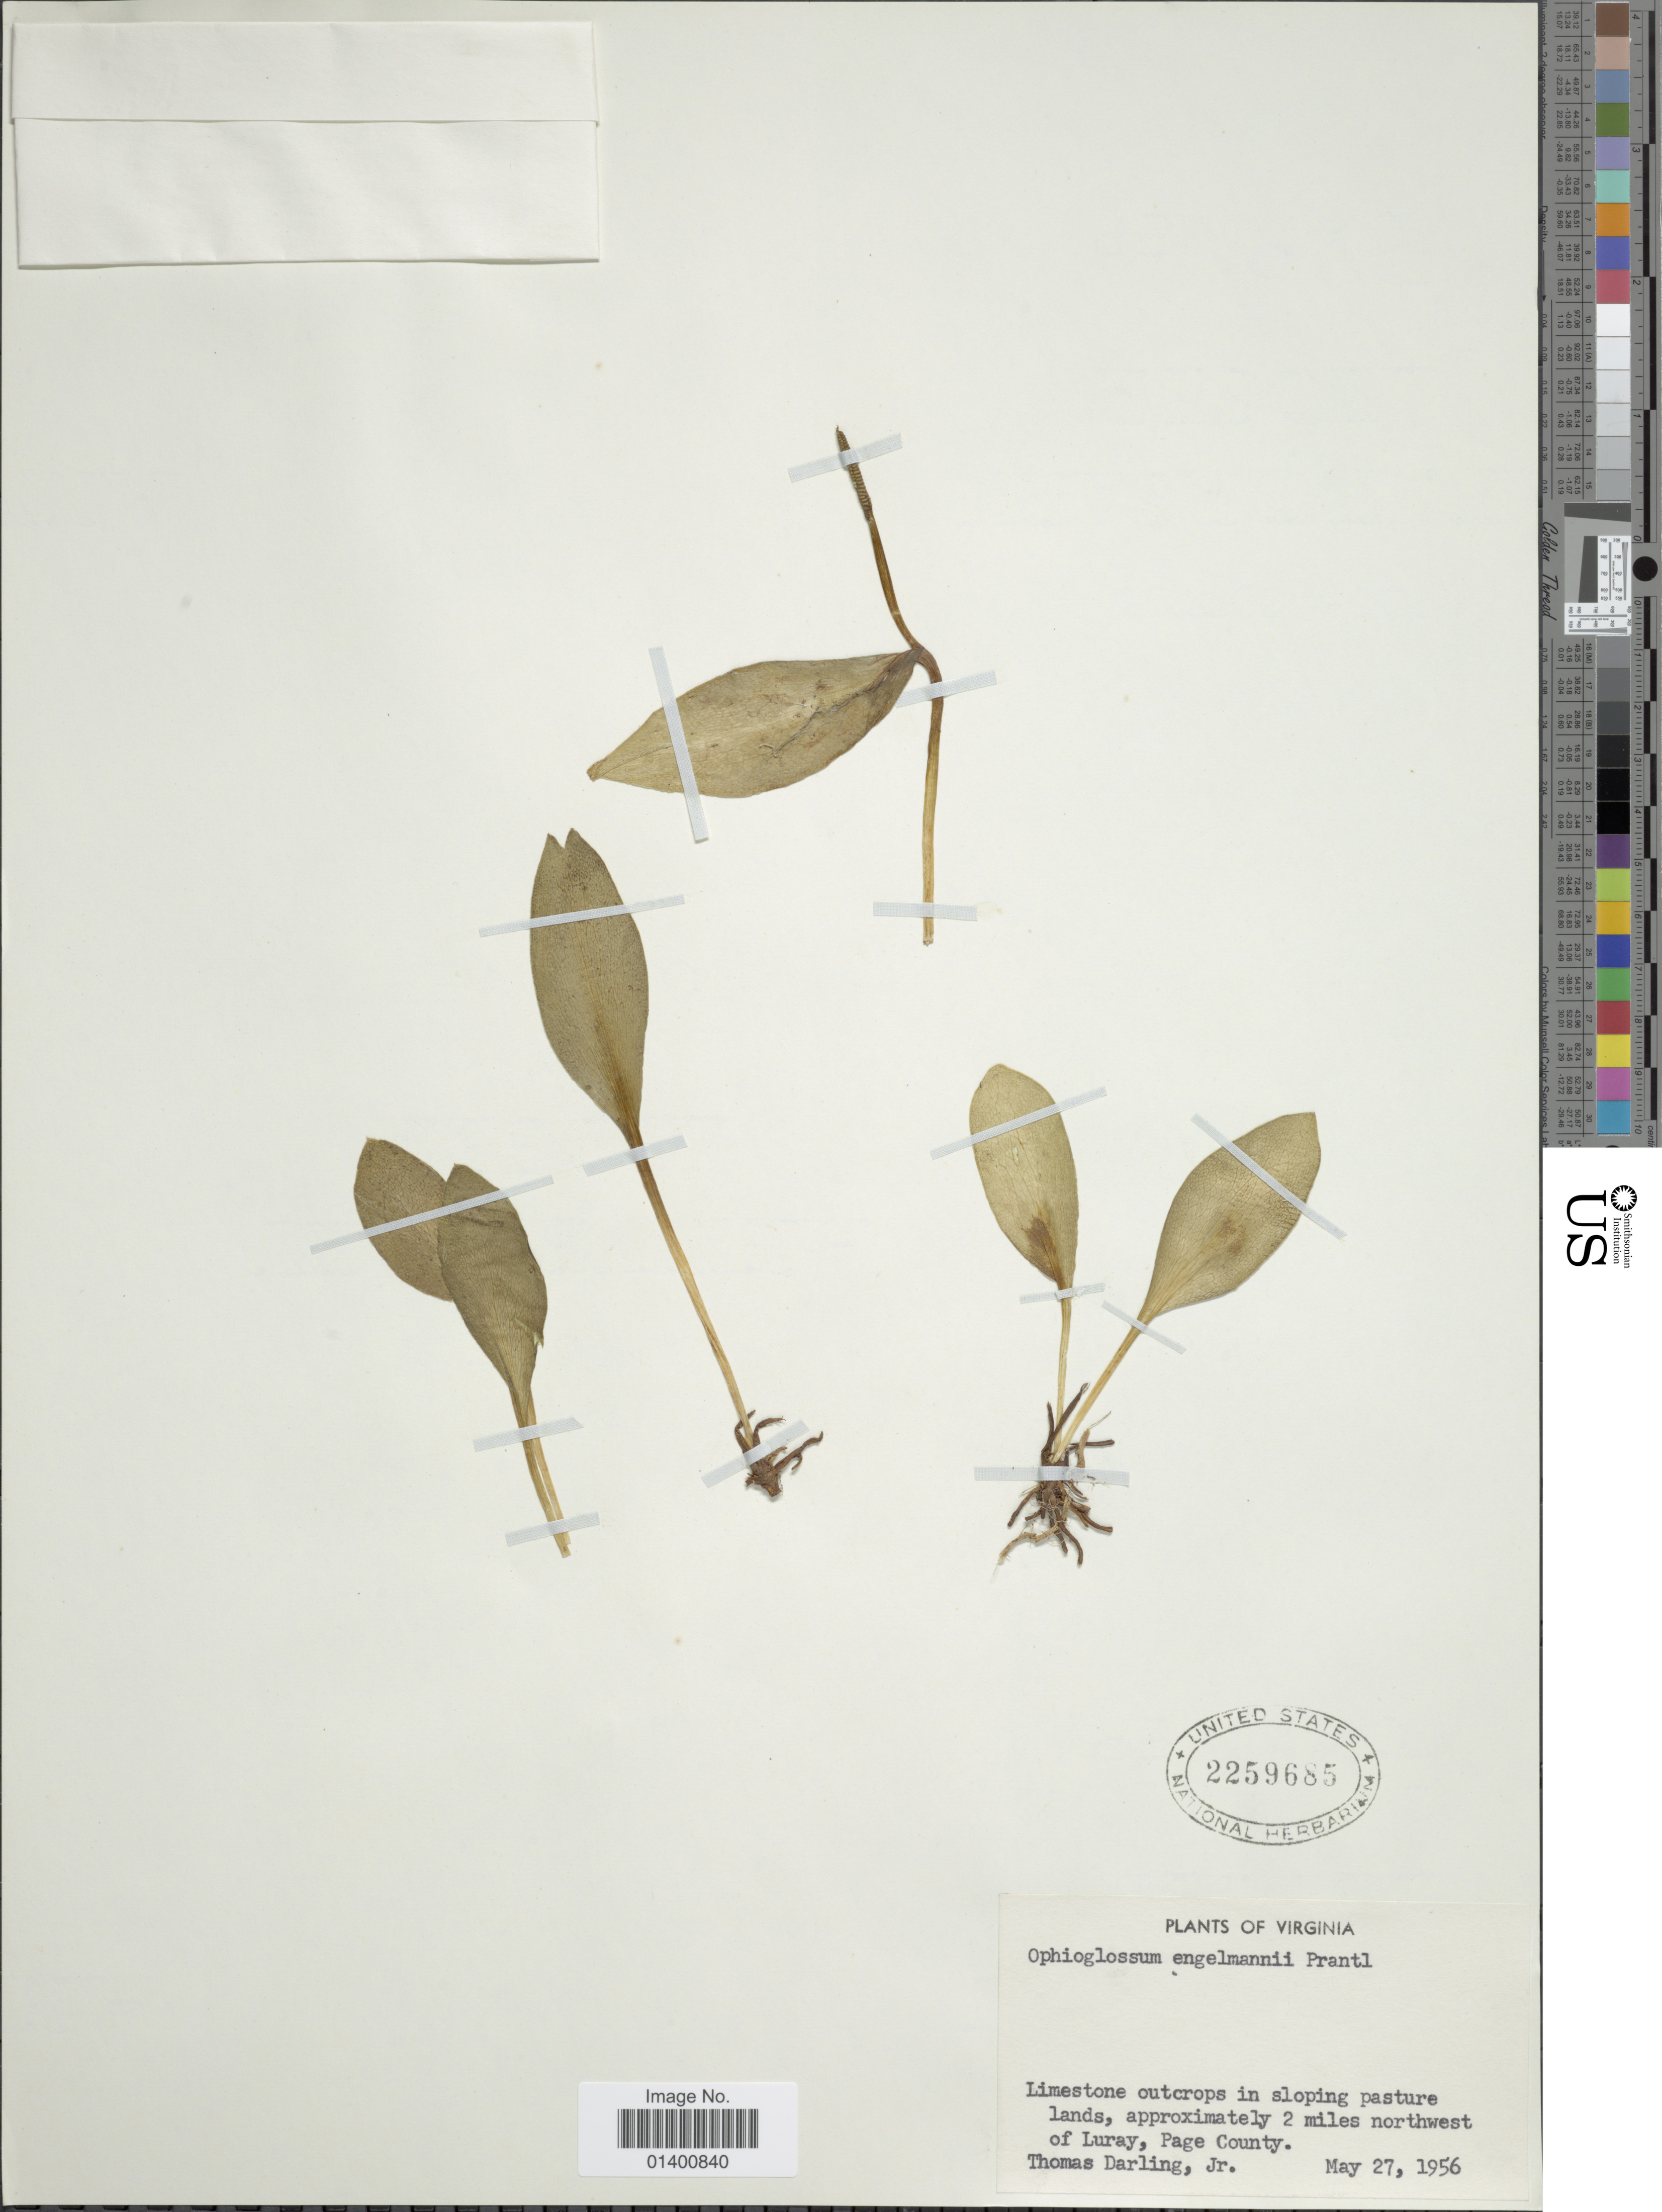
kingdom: Plantae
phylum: Tracheophyta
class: Polypodiopsida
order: Ophioglossales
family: Ophioglossaceae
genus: Ophioglossum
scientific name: Ophioglossum engelmannii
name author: Prantl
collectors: T. Darling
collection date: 1956-05-27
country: United States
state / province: Virginia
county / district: Page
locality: Approximately 2 miles northwest of Luray, Page County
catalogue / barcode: US 2259685